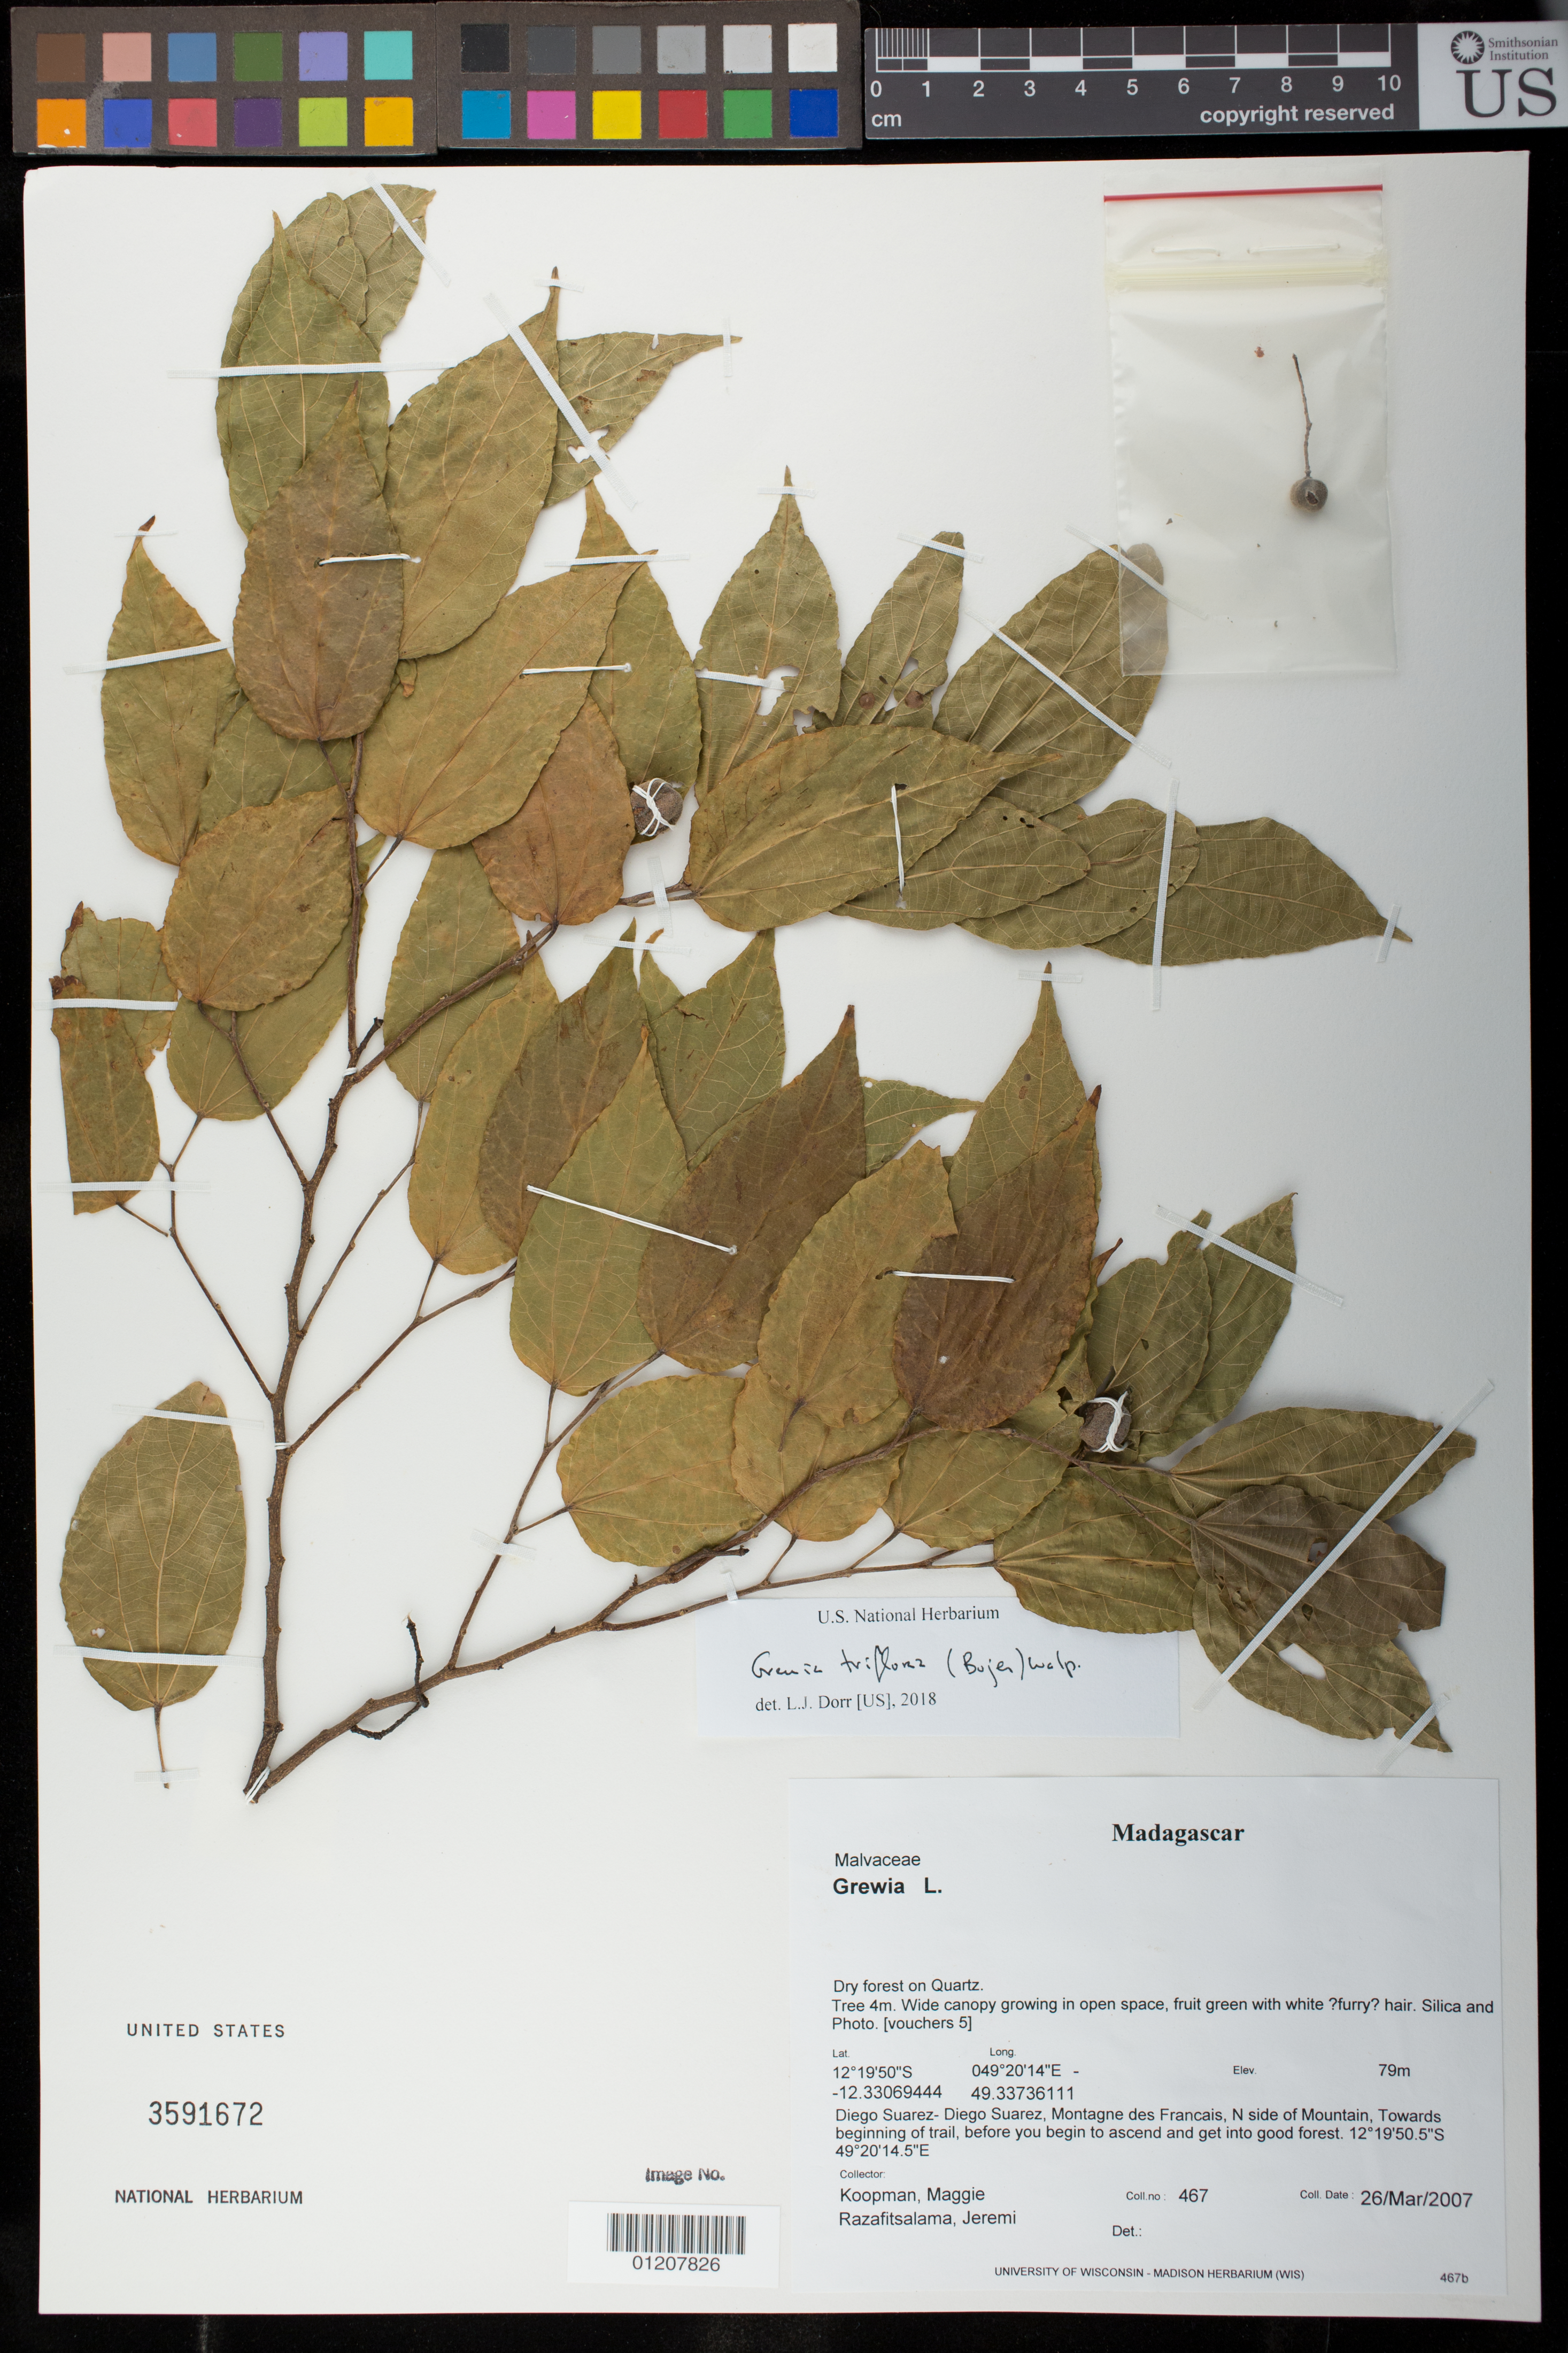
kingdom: Plantae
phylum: Tracheophyta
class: Magnoliopsida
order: Malvales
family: Malvaceae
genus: Grewia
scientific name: Grewia triflora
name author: (Bojer) Walp.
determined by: Dorr, L. J., (BOT), Smithsonian Institution - National Museum of Natural History (UNITED STATES)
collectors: M. M. Koopman & J. Razafitsalama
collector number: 467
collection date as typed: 26 Mar 2007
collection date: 2007-03-26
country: Madagascar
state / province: Diana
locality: Dry forest on Quartz.. Diego Suarez - Diego Suarez, Montagne des Francais, N side of Mountain, Towards beginning of trail, before you begin to ascend and get into good forest.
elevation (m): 79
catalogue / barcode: US 3591672